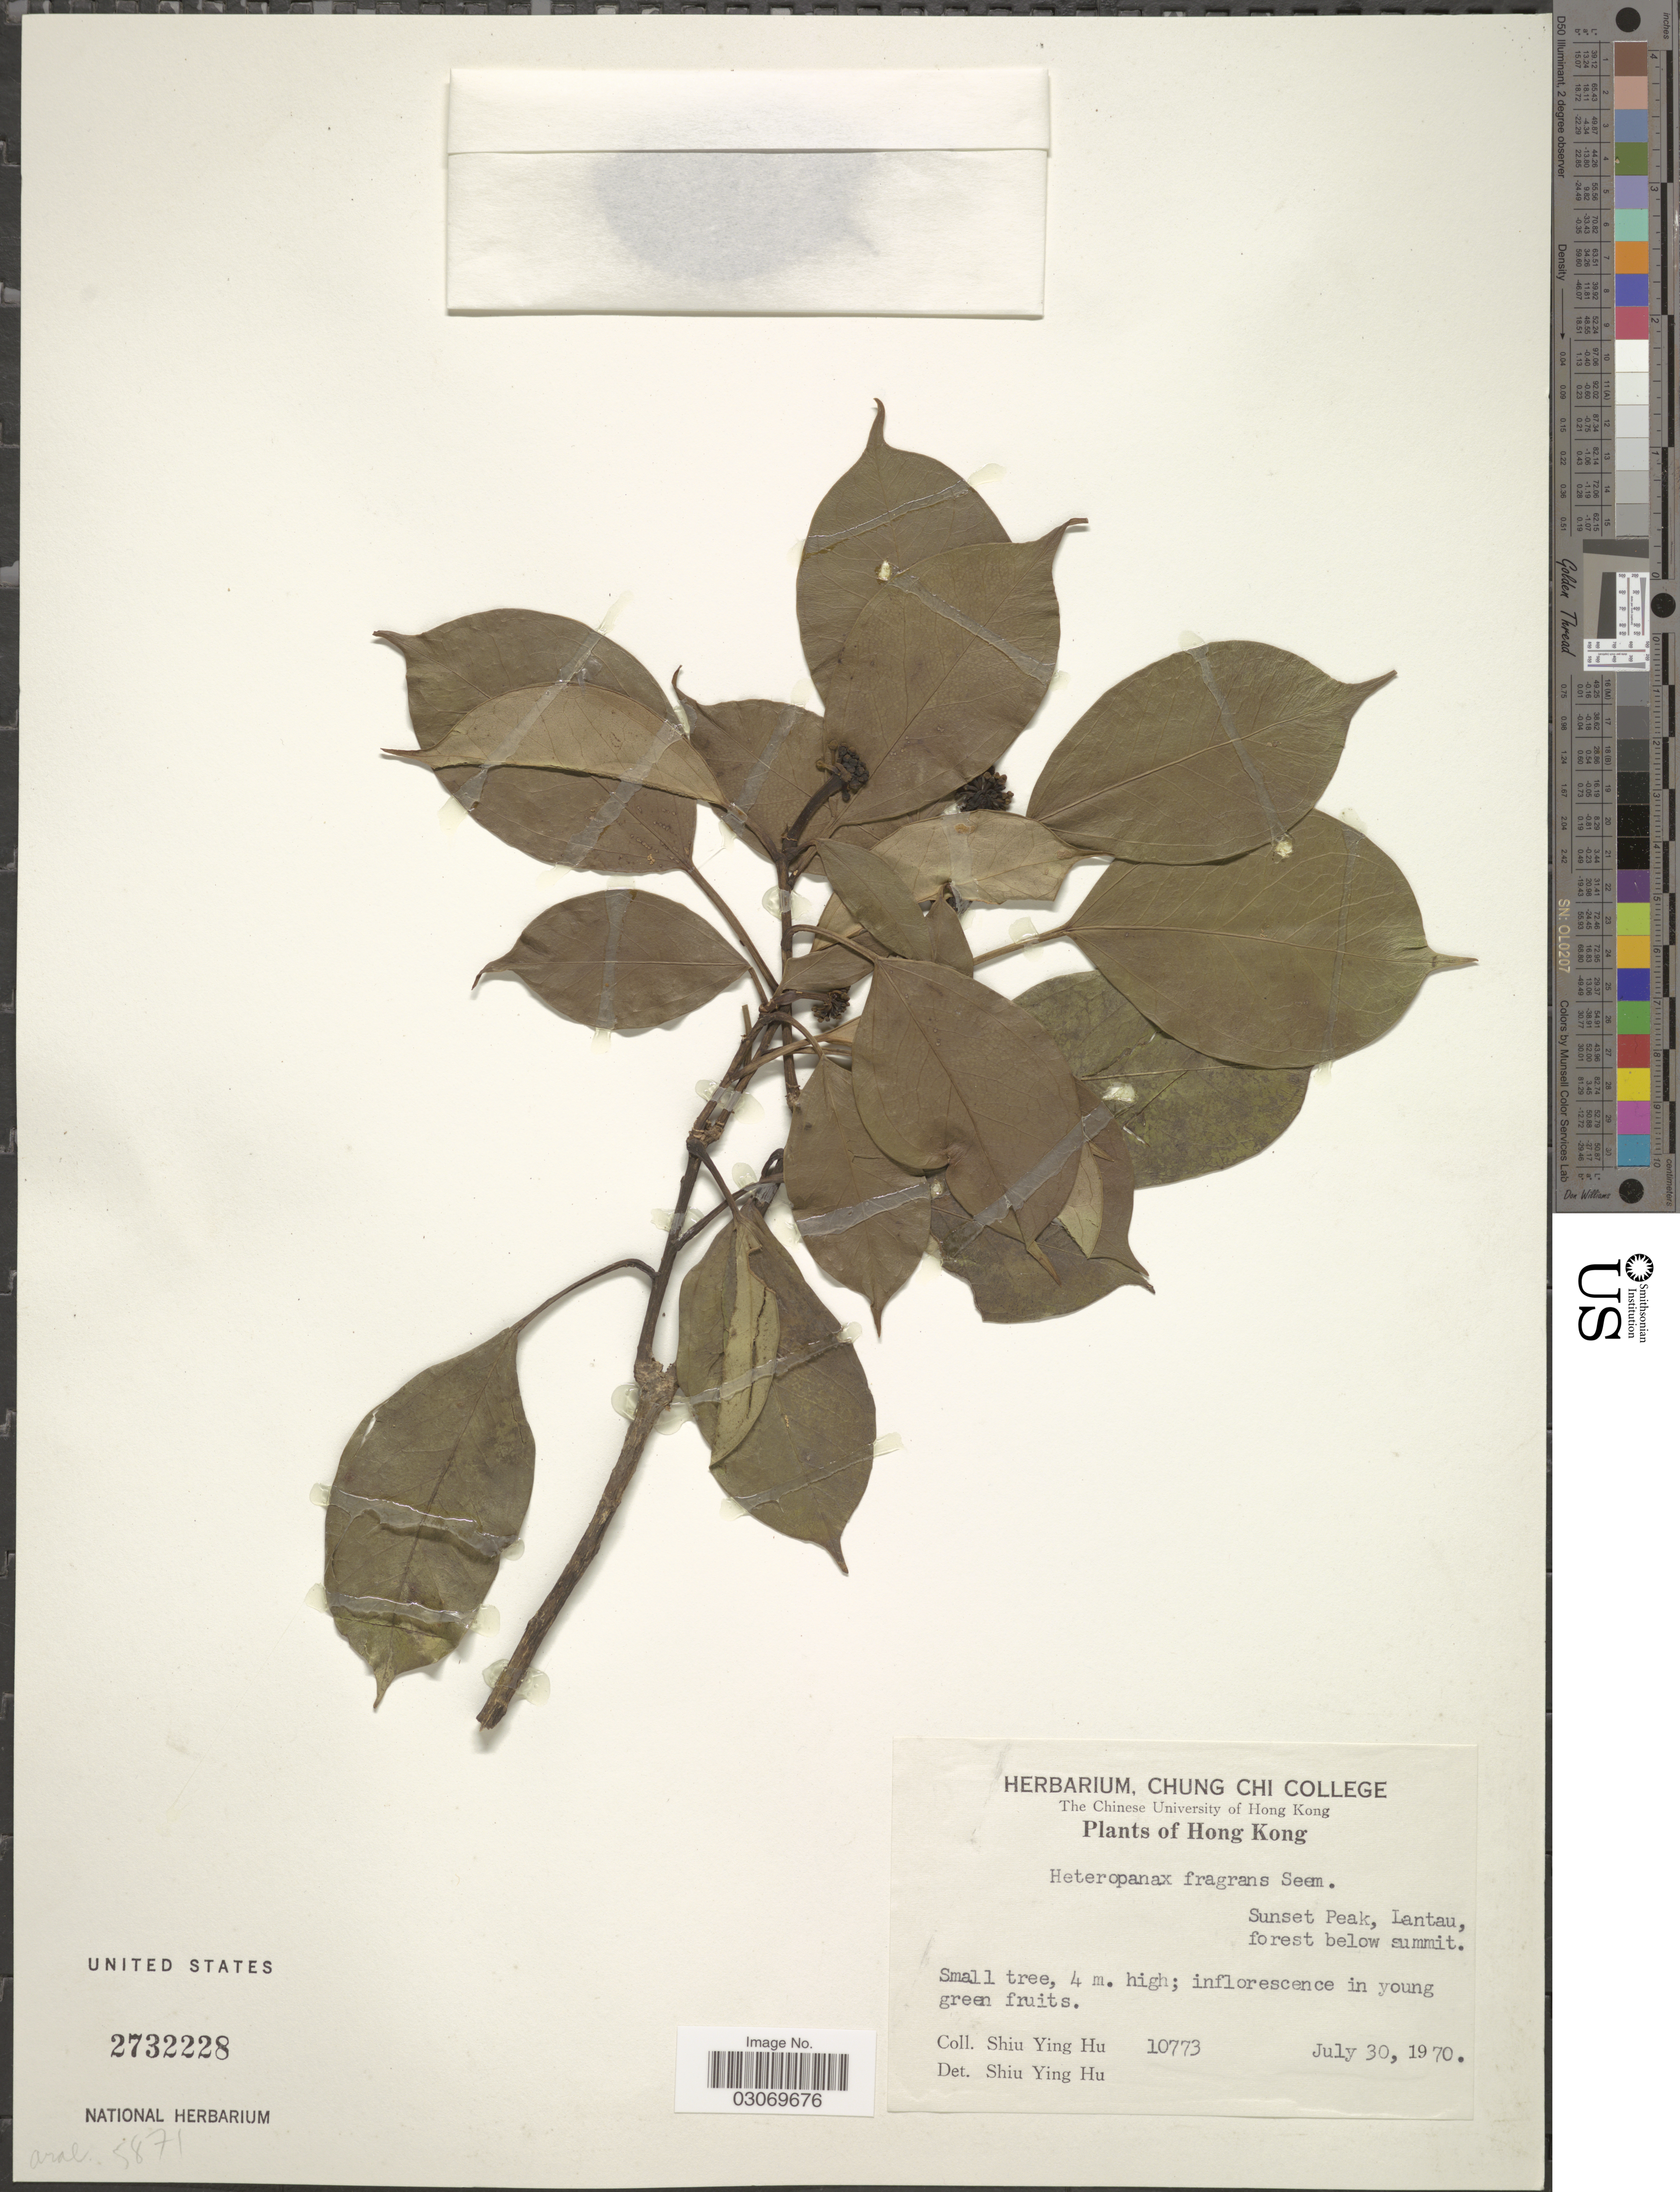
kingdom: Plantae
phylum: Tracheophyta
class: Magnoliopsida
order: Apiales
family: Araliaceae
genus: Heteropanax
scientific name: Heteropanax fragrans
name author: (Roxb.) Seem.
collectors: S. Y. Hu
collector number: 10773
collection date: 1970-07-30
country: China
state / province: Hong Kong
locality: Sunset Peak, Lantau, forest below summit.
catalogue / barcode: US 2732228